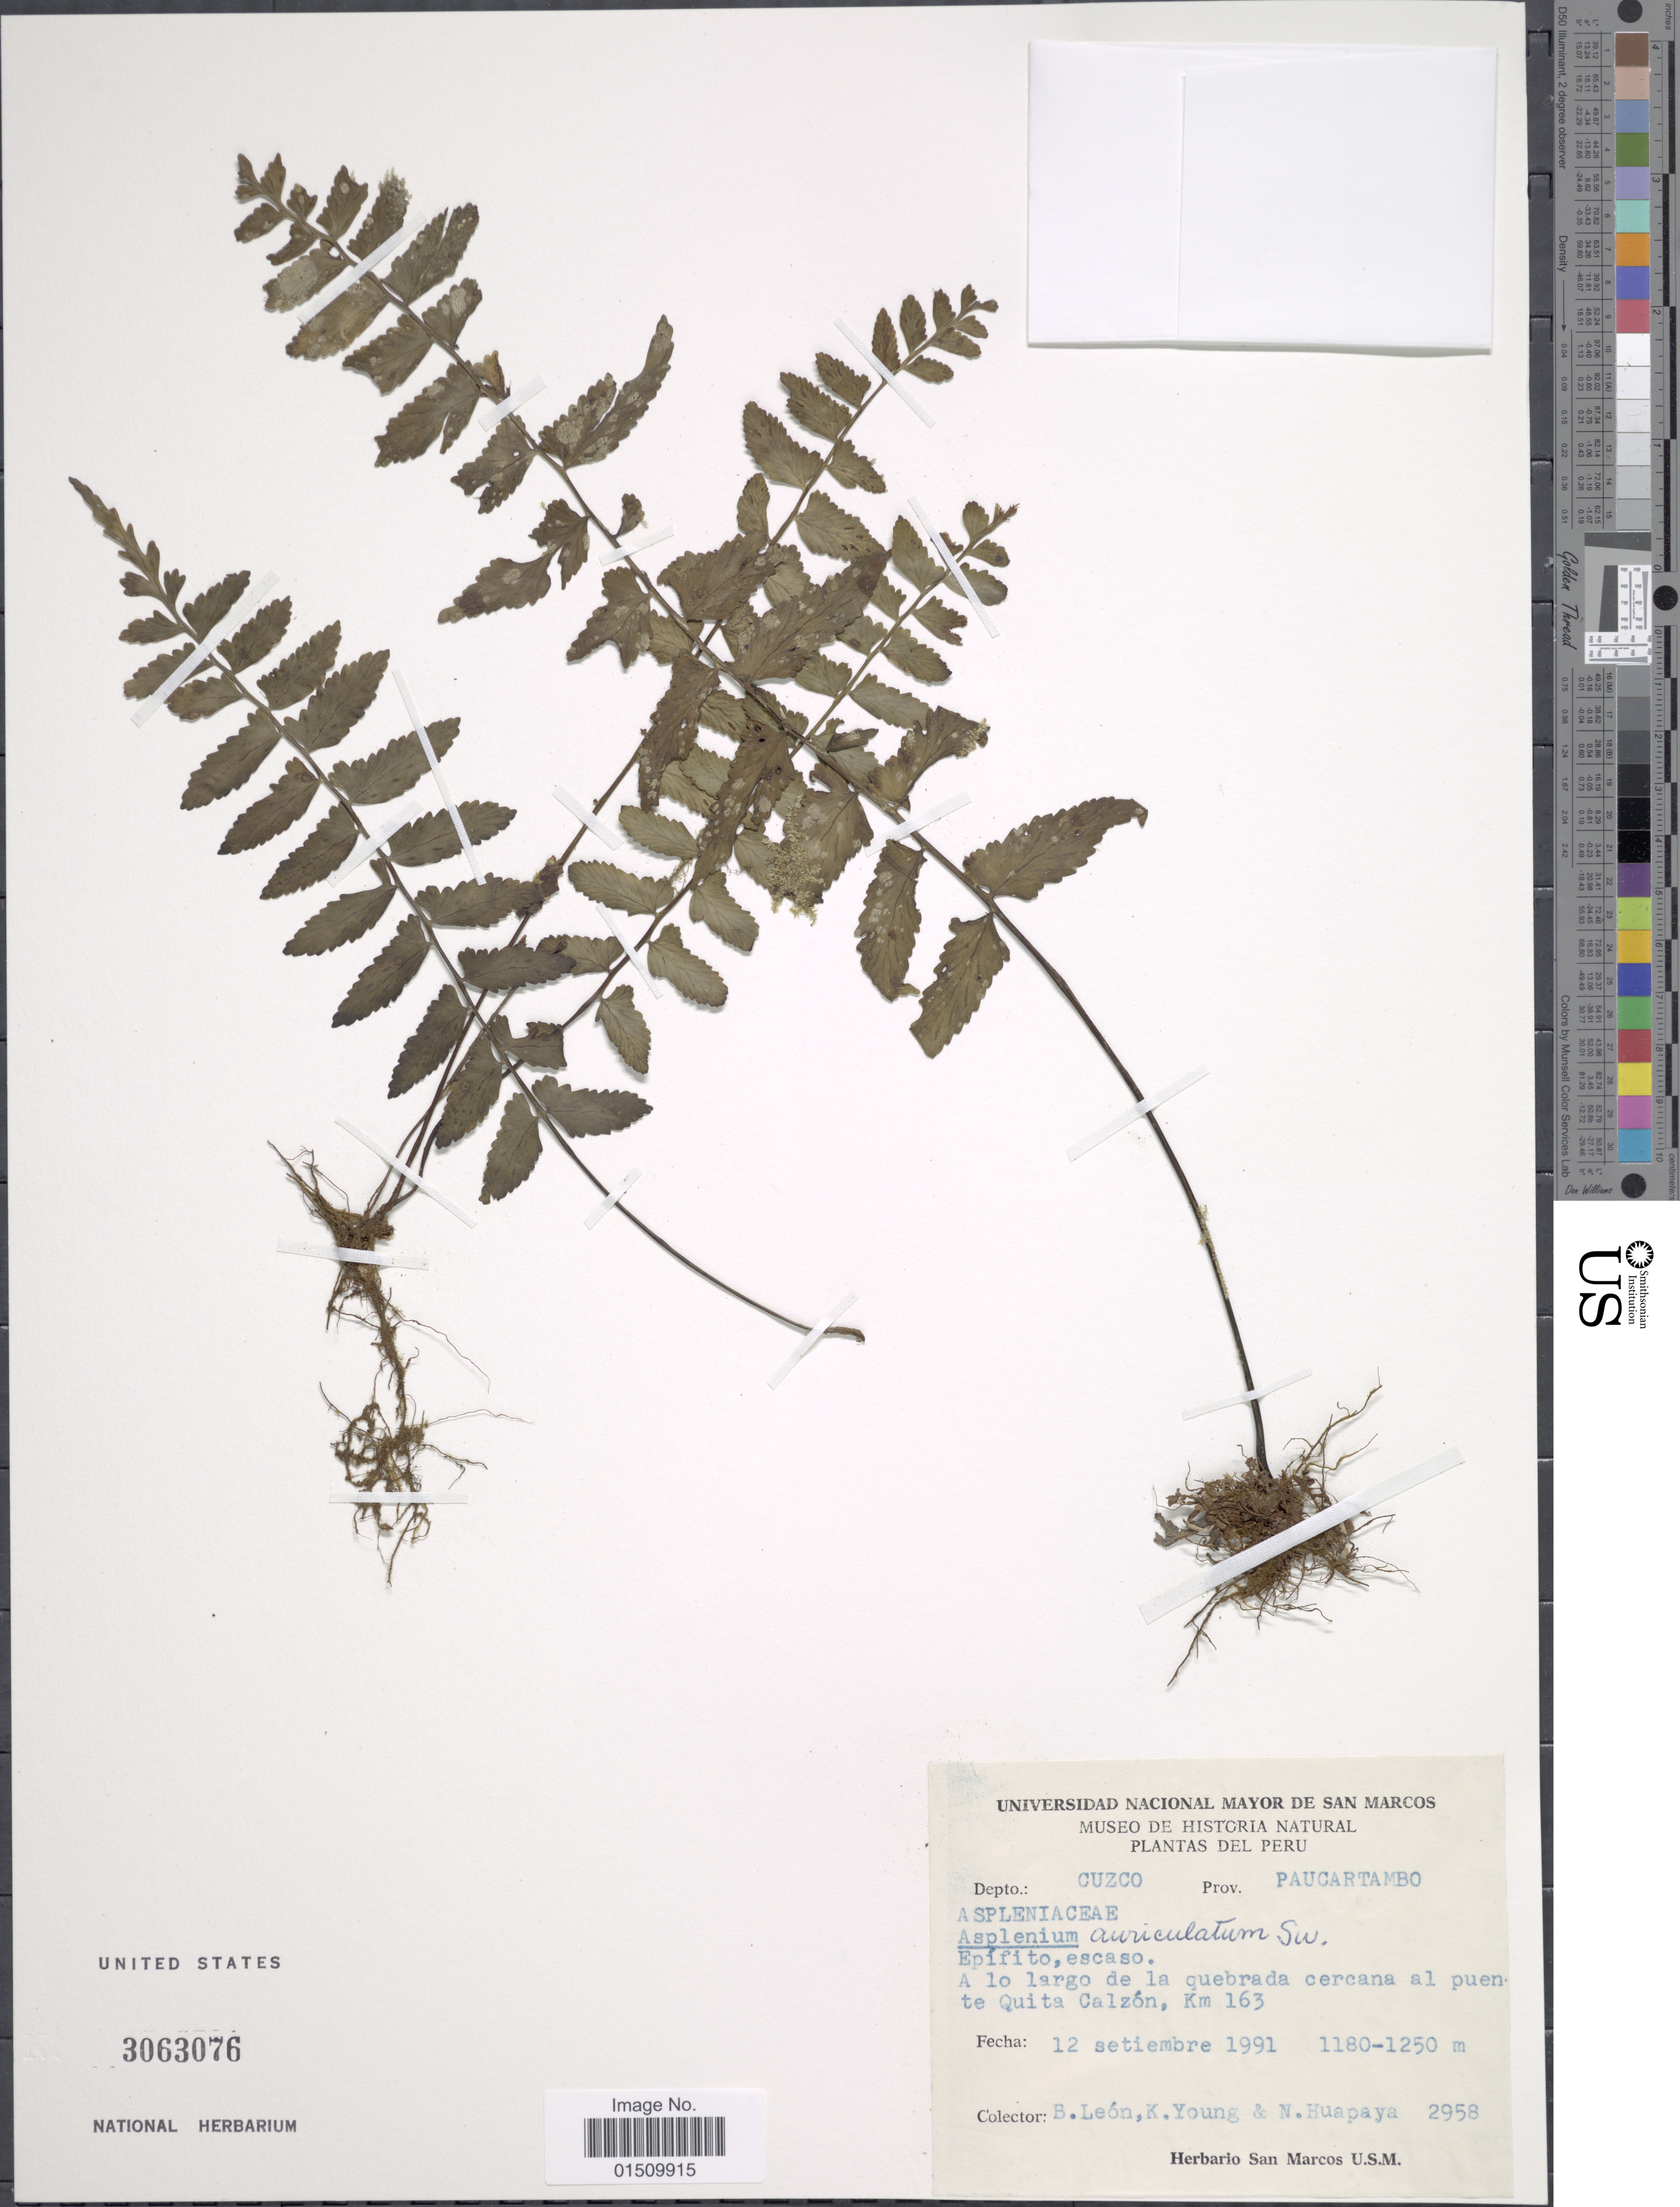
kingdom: Plantae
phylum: Tracheophyta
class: Polypodiopsida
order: Polypodiales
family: Aspleniaceae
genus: Asplenium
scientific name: Asplenium auriculatum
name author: Sw.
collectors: B. León, K. Young & N. Huapaya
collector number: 2958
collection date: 1991-09-12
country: Peru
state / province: Cusco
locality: Del Peru, Depto, Cuzco, Pro. Paucartambo. a lo largo de la quebrada cercana al puente Quinta Calzon, km 163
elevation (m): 1180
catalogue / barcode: US 3063076